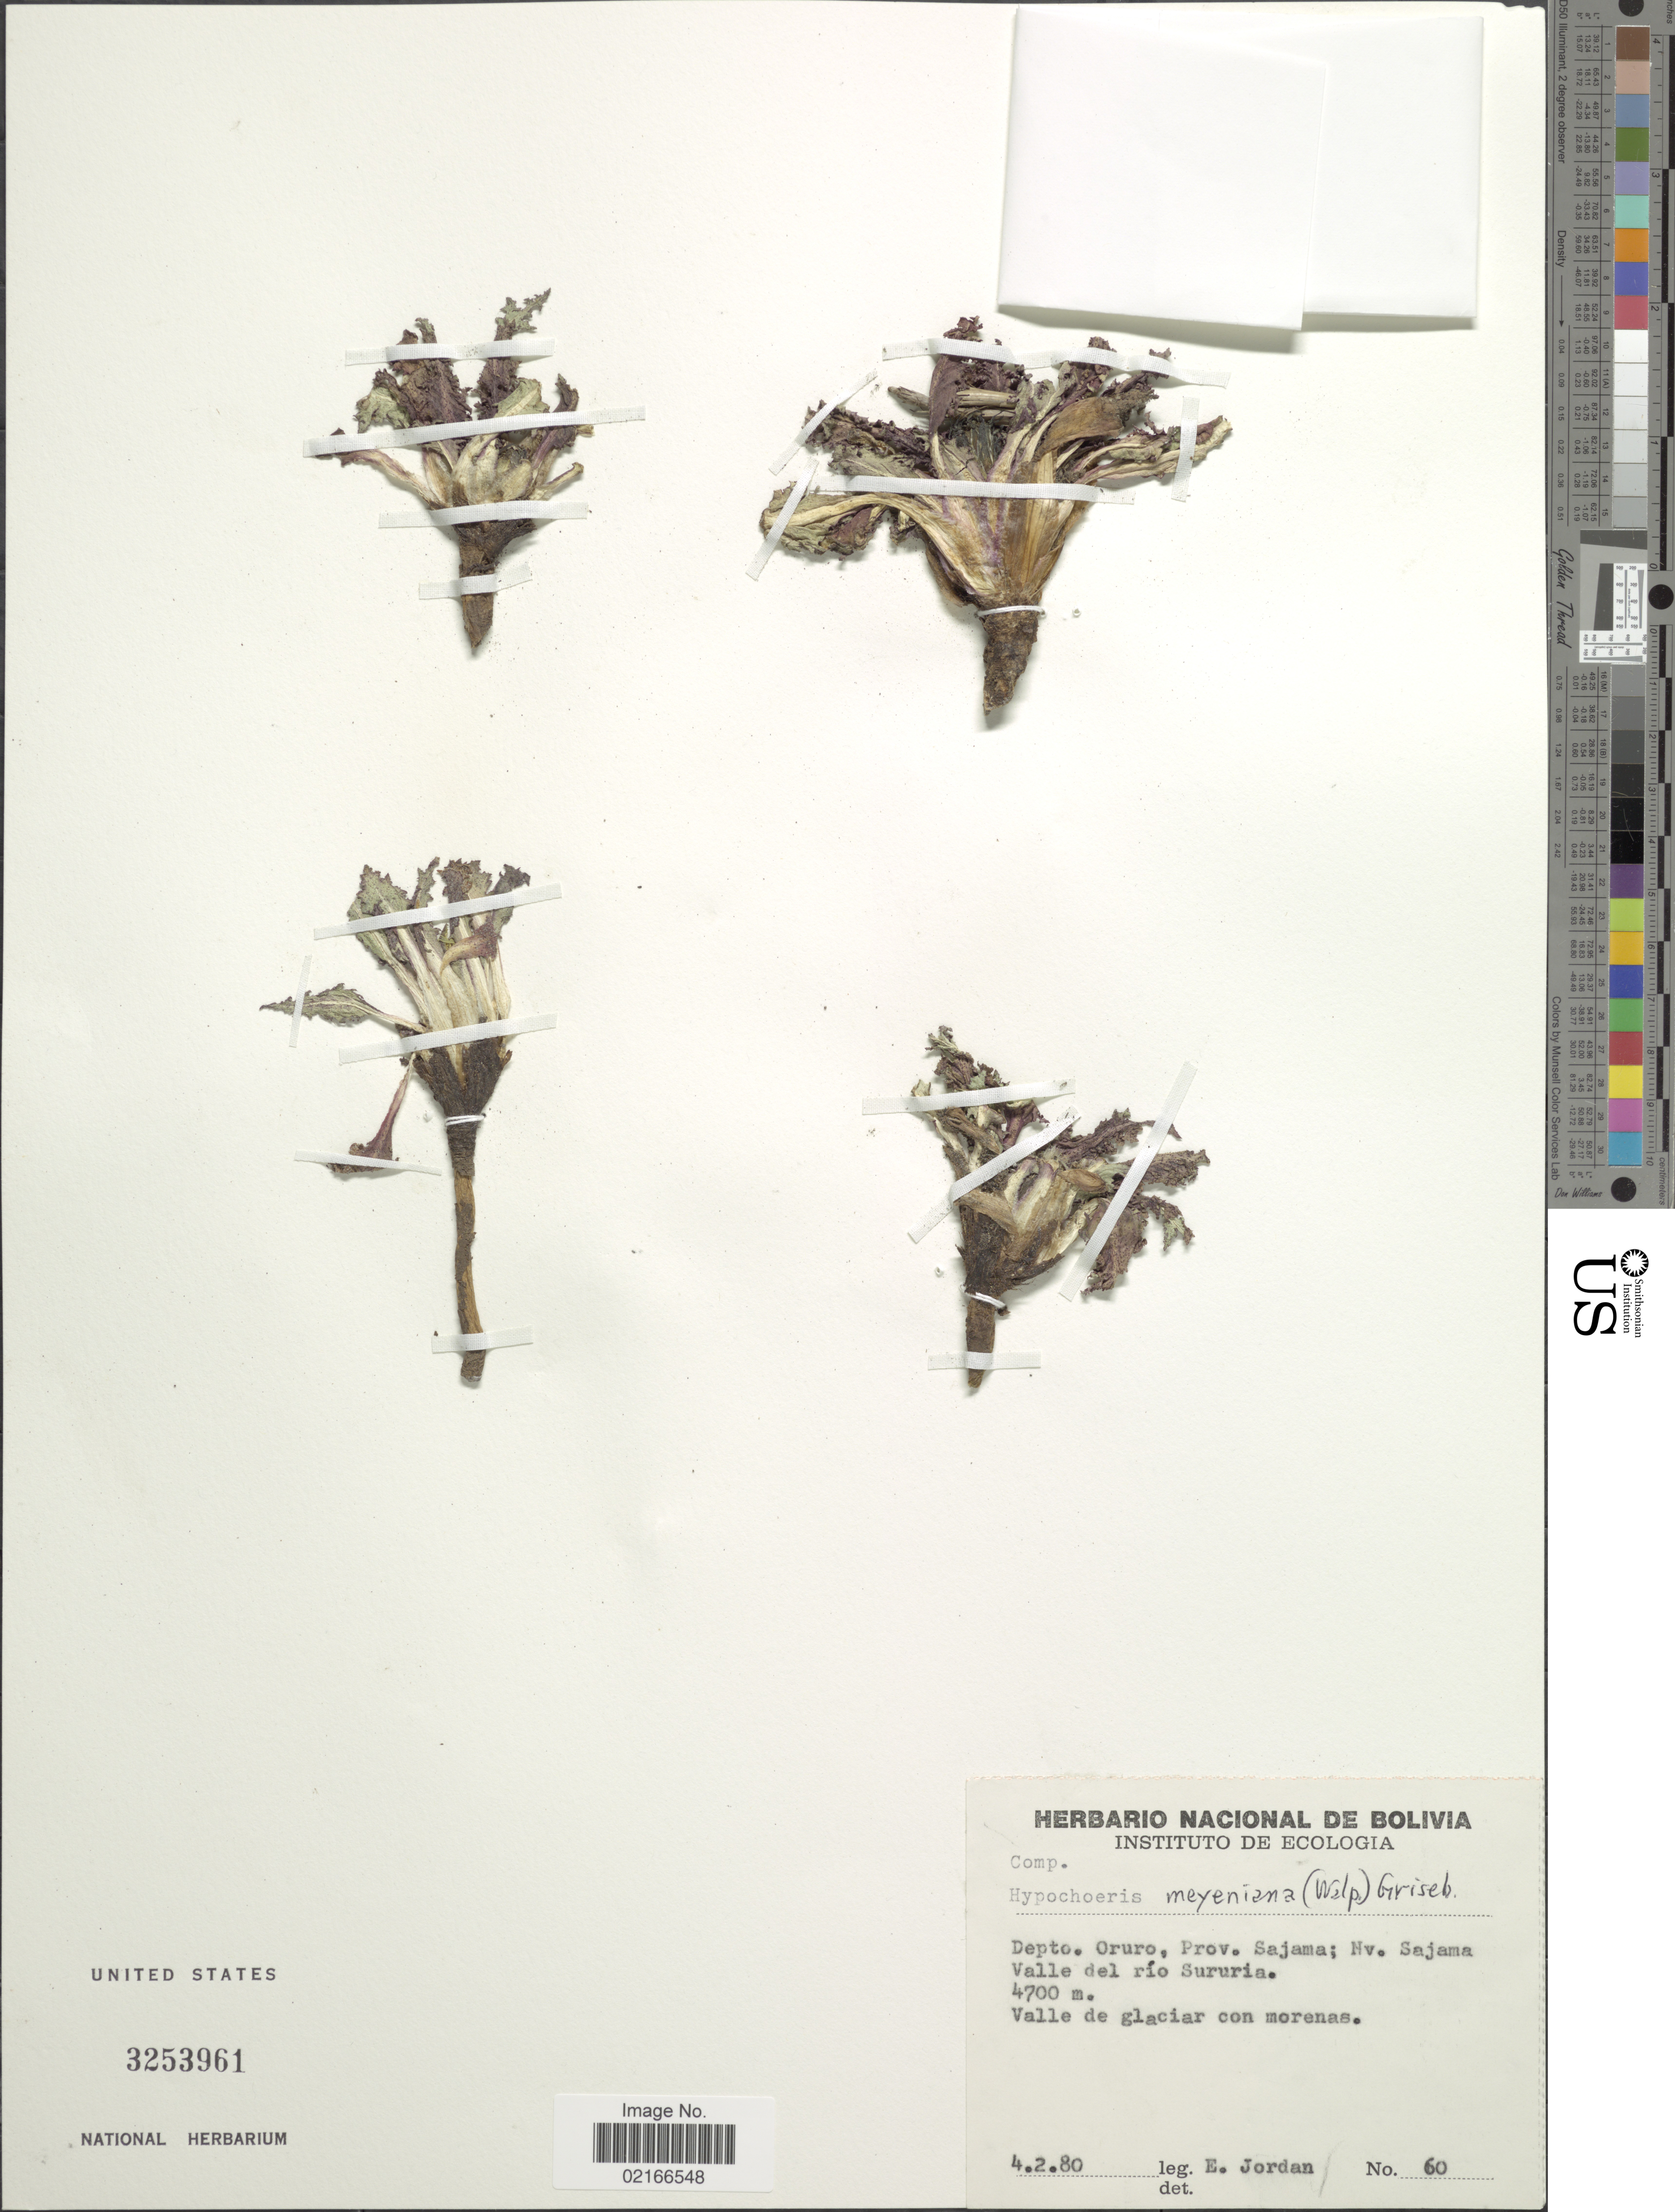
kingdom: Plantae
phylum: Tracheophyta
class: Magnoliopsida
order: Asterales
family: Asteraceae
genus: Hypochaeris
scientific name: Hypochaeris meyeniana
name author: (Walp.) Benth. & Hook. f. ex Griseb.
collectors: E. Jordan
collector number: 60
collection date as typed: Transcribed d/m/y: 4/2/80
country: Bolivia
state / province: Oruro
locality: Prov. Sajama; Nv. Sajama Valle del río Sururia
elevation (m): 4700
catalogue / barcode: US 3253961